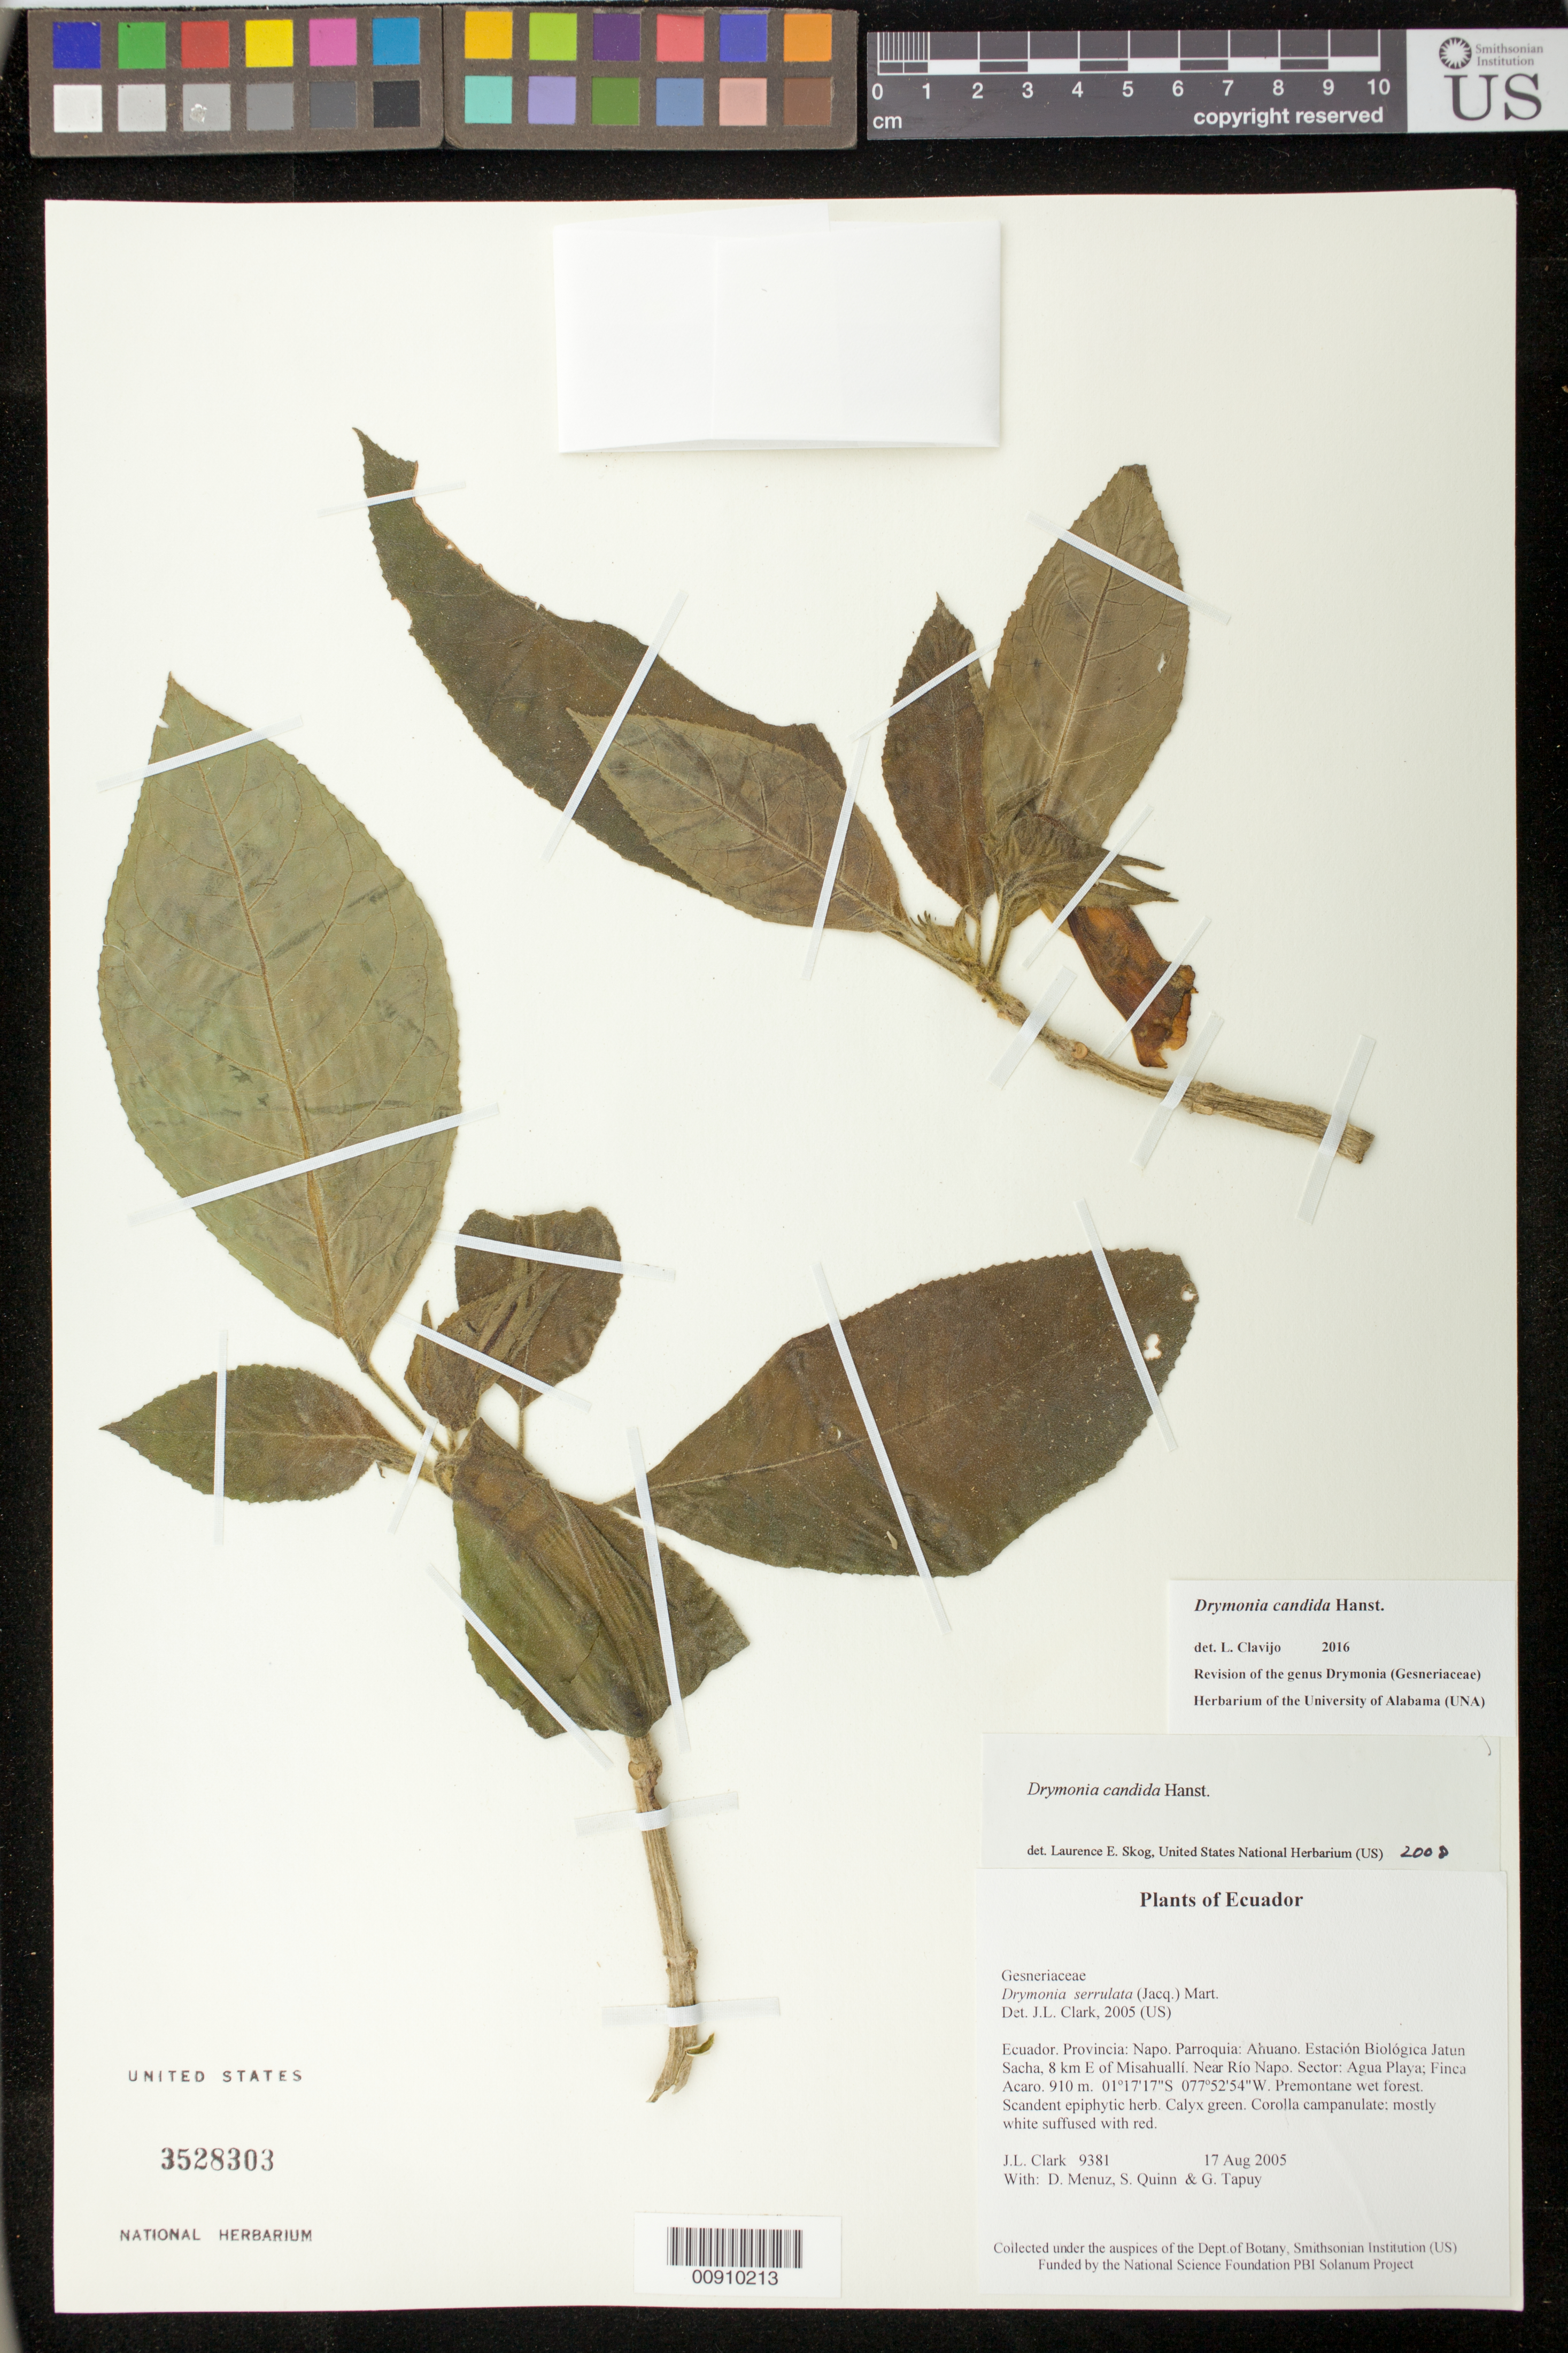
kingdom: Plantae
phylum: Tracheophyta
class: Magnoliopsida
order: Lamiales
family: Gesneriaceae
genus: Drymonia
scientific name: Drymonia candida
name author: Hanst.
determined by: Skog, Laurence E.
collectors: J. L. Clark, D. Menuz, S. Quinn & G. Tapuy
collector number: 9381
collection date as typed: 17 Aug 2005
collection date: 2005-08-17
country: Ecuador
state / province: Napo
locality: Parroquia: Ahuano. Estación Biológica Jatun Sacha, 8 km E of Misahuallí. Near Río Napo. Sector: Agua Playa; Finca Acaro.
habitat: Premontane wet forest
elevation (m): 910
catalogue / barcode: US 3528303